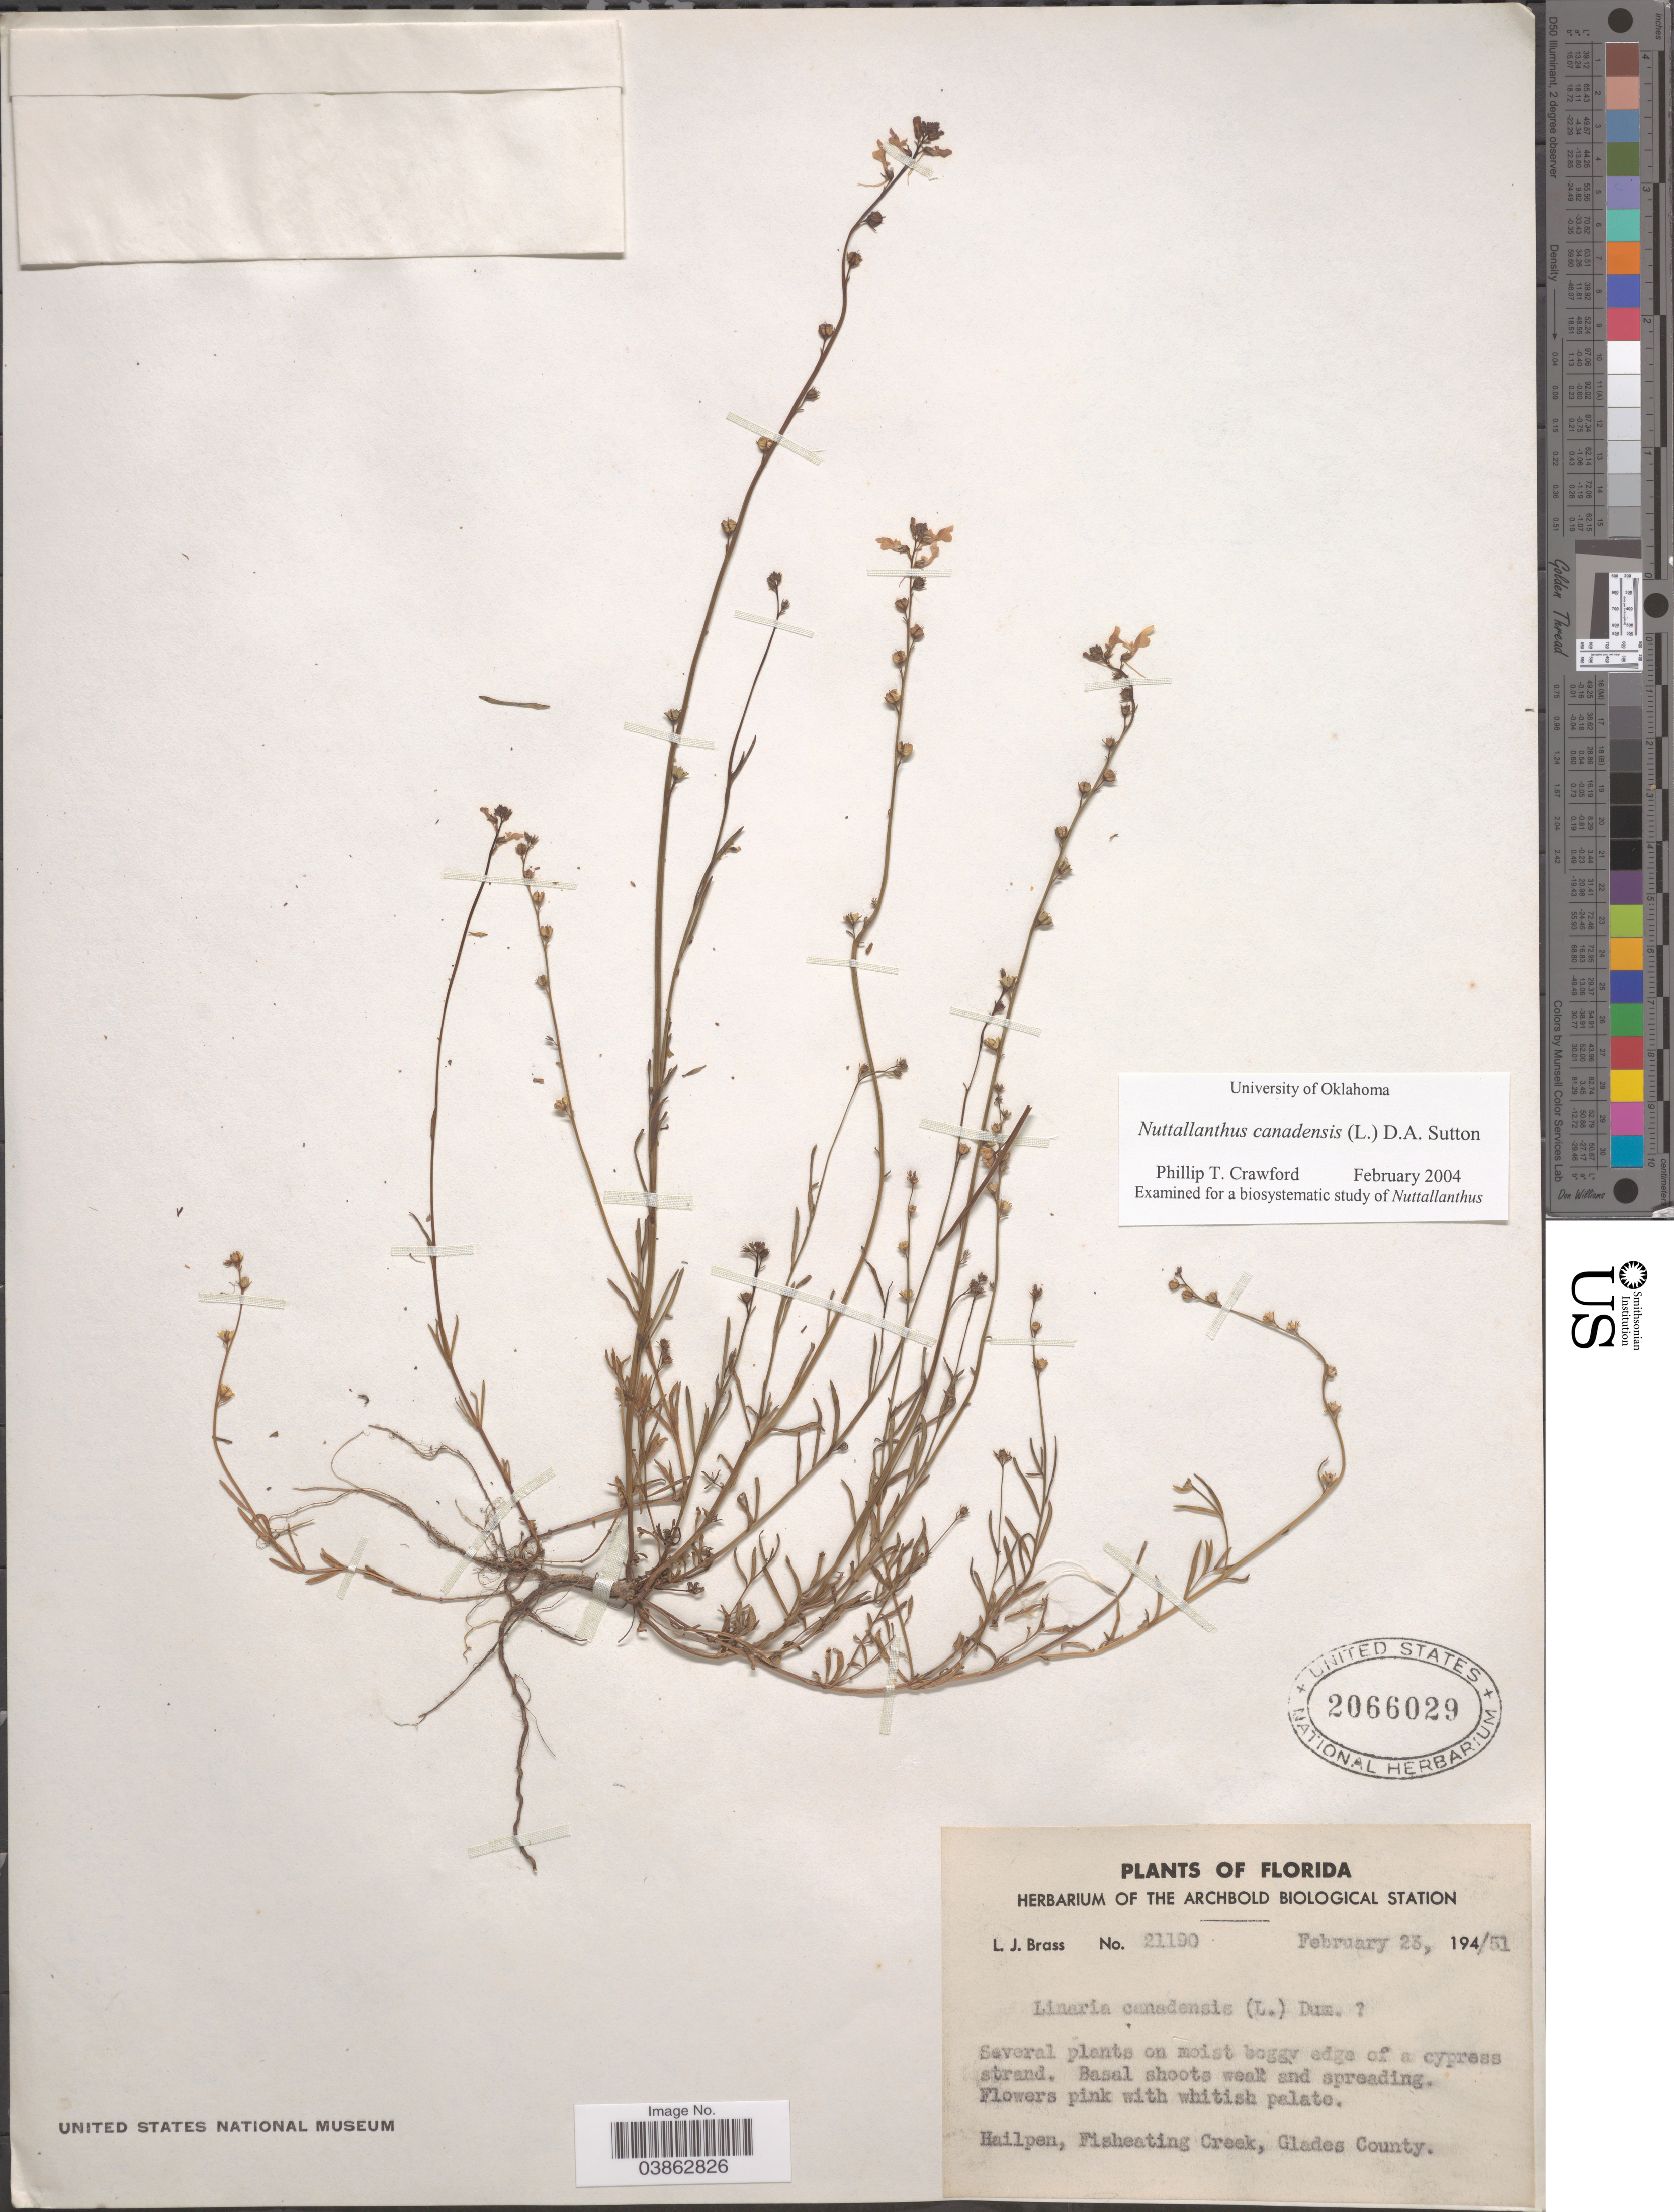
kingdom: Plantae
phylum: Tracheophyta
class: Magnoliopsida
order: Lamiales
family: Plantaginaceae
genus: Linaria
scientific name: Linaria canadensis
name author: (L.) Dum. Cours.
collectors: L. J. Brass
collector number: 21190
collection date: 1951-02-23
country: United States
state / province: Florida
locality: Hailpen, Fisheating Creek, Glades County.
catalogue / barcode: US 2066029